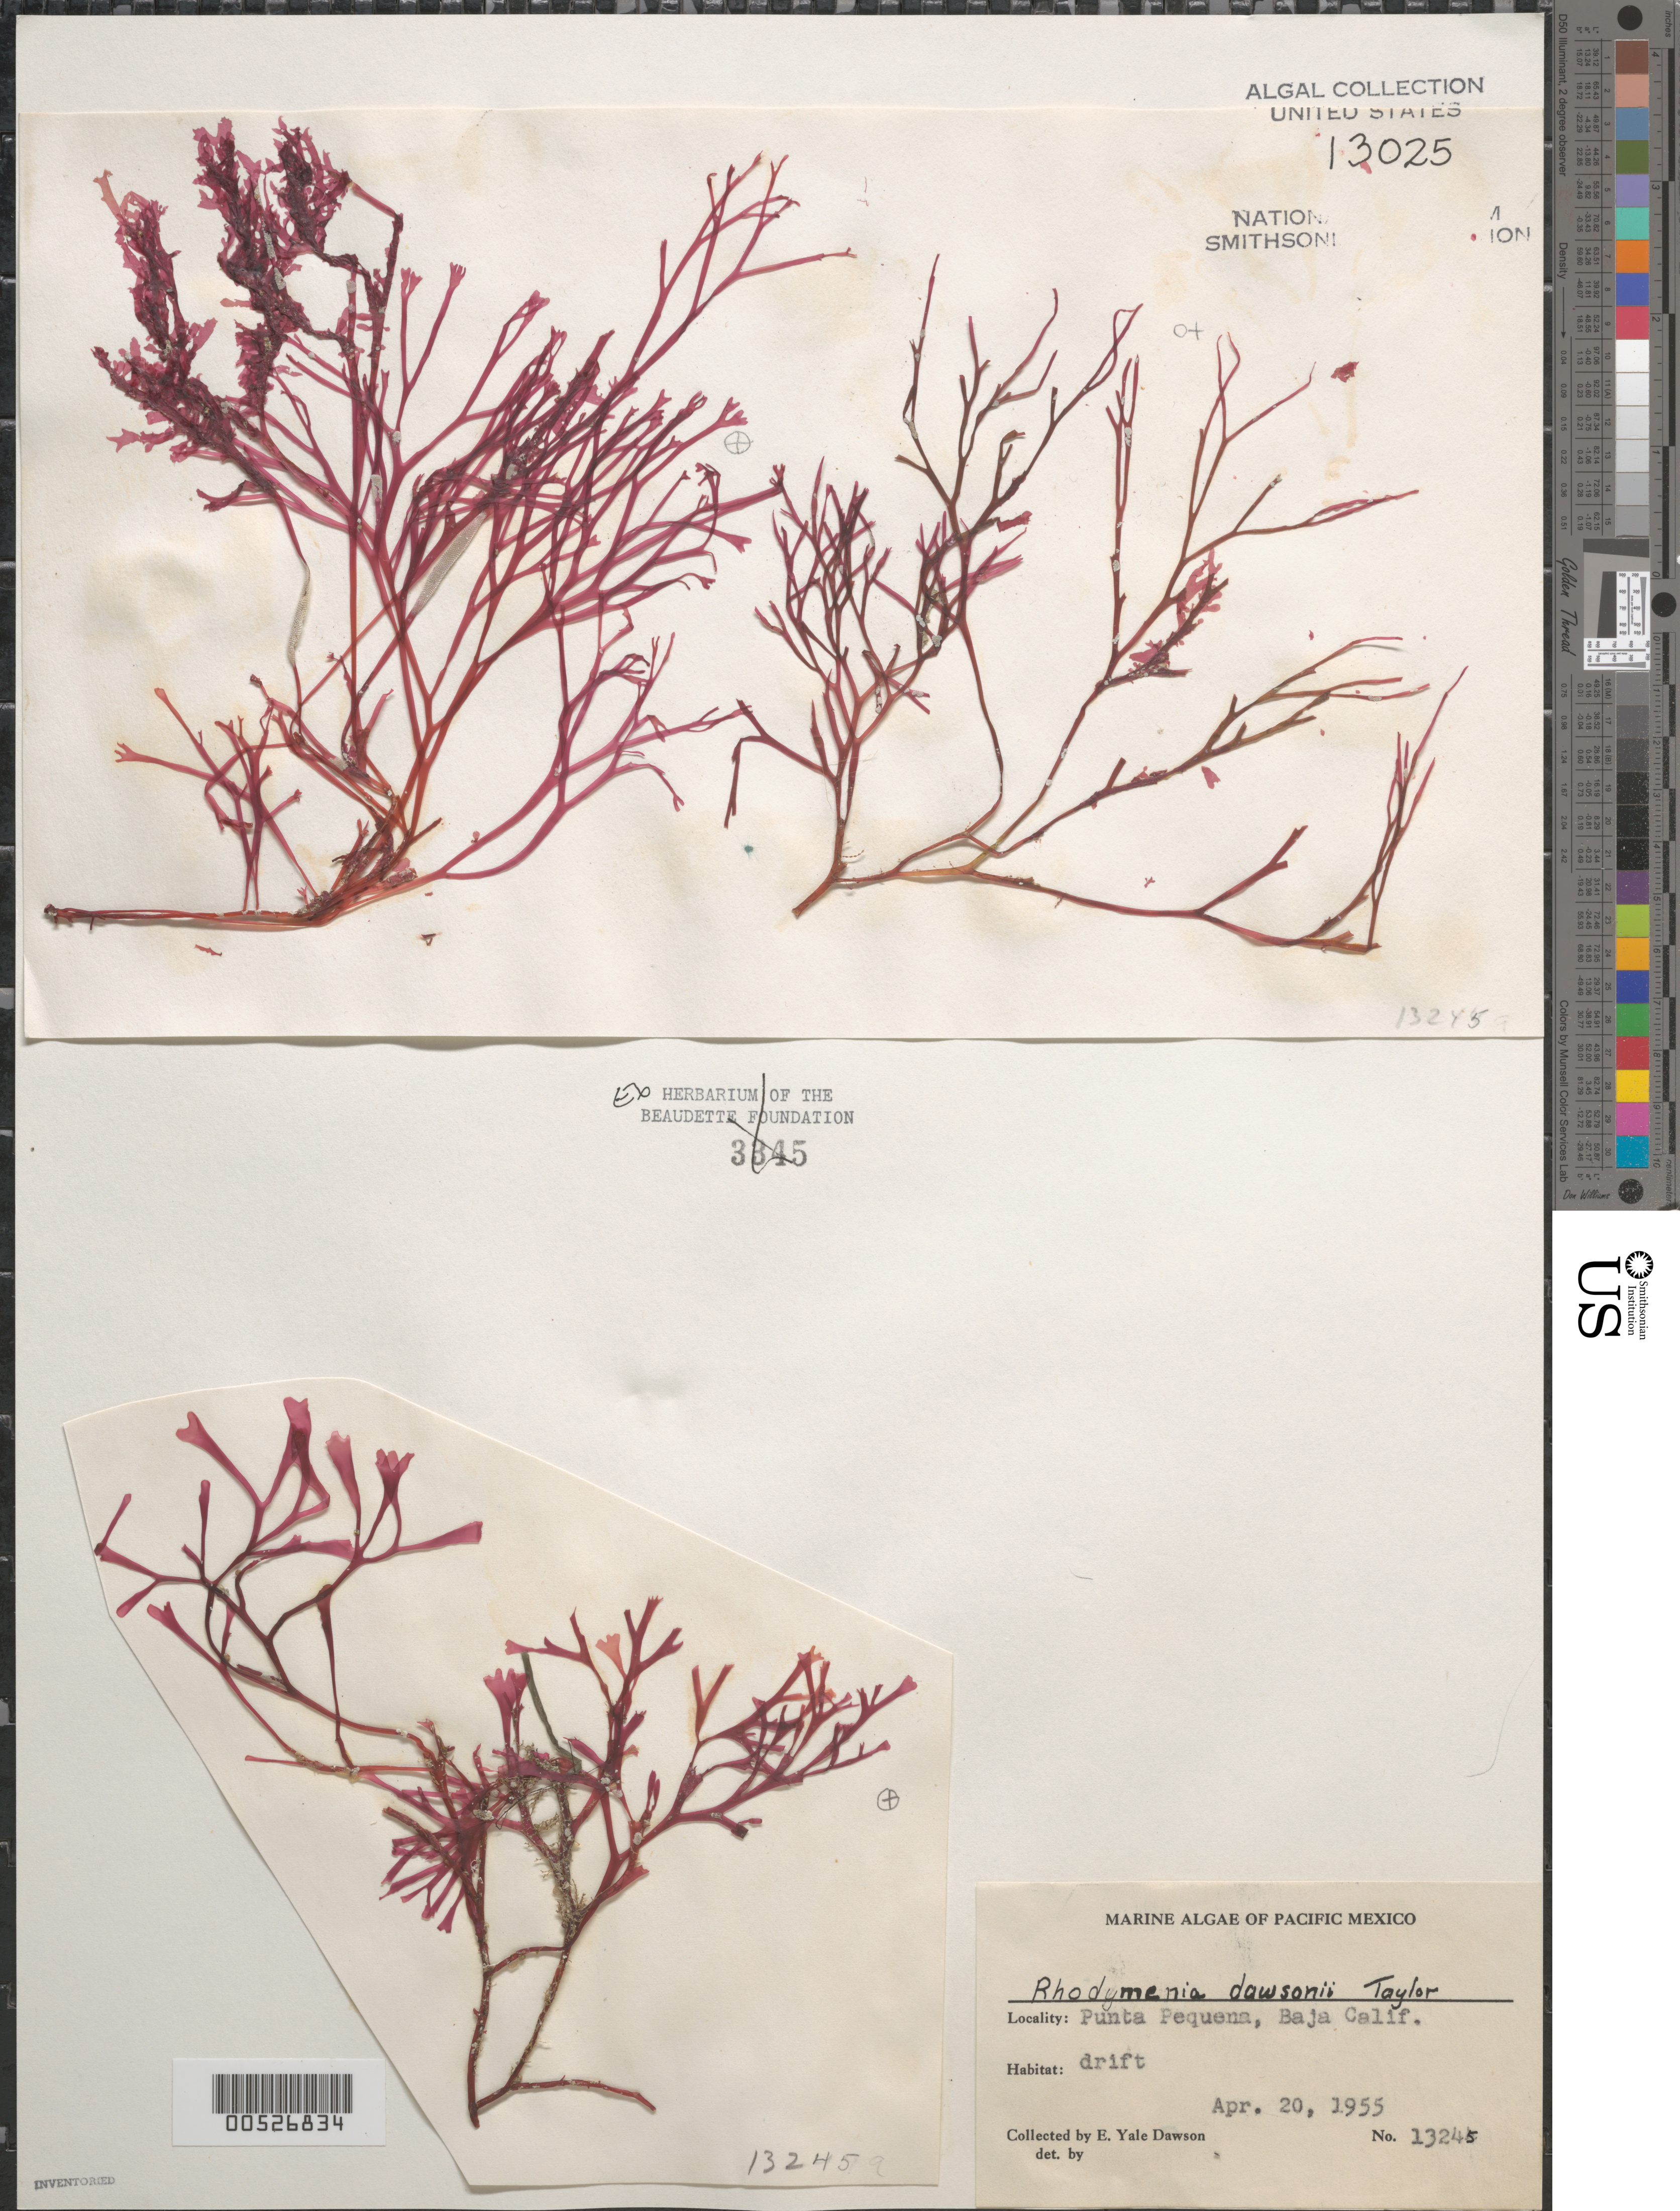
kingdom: Plantae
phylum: Rhodophyta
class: Florideophyceae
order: Rhodymeniales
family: Rhodymeniaceae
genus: Rhodymenia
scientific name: Rhodymenia dawsonii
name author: W.R. Taylor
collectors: E. Y. Dawson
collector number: EYD 13245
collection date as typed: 20 Apr 1955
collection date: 1955-04-20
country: Mexico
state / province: Baja California Sur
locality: Punta Pequena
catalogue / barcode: US 13025